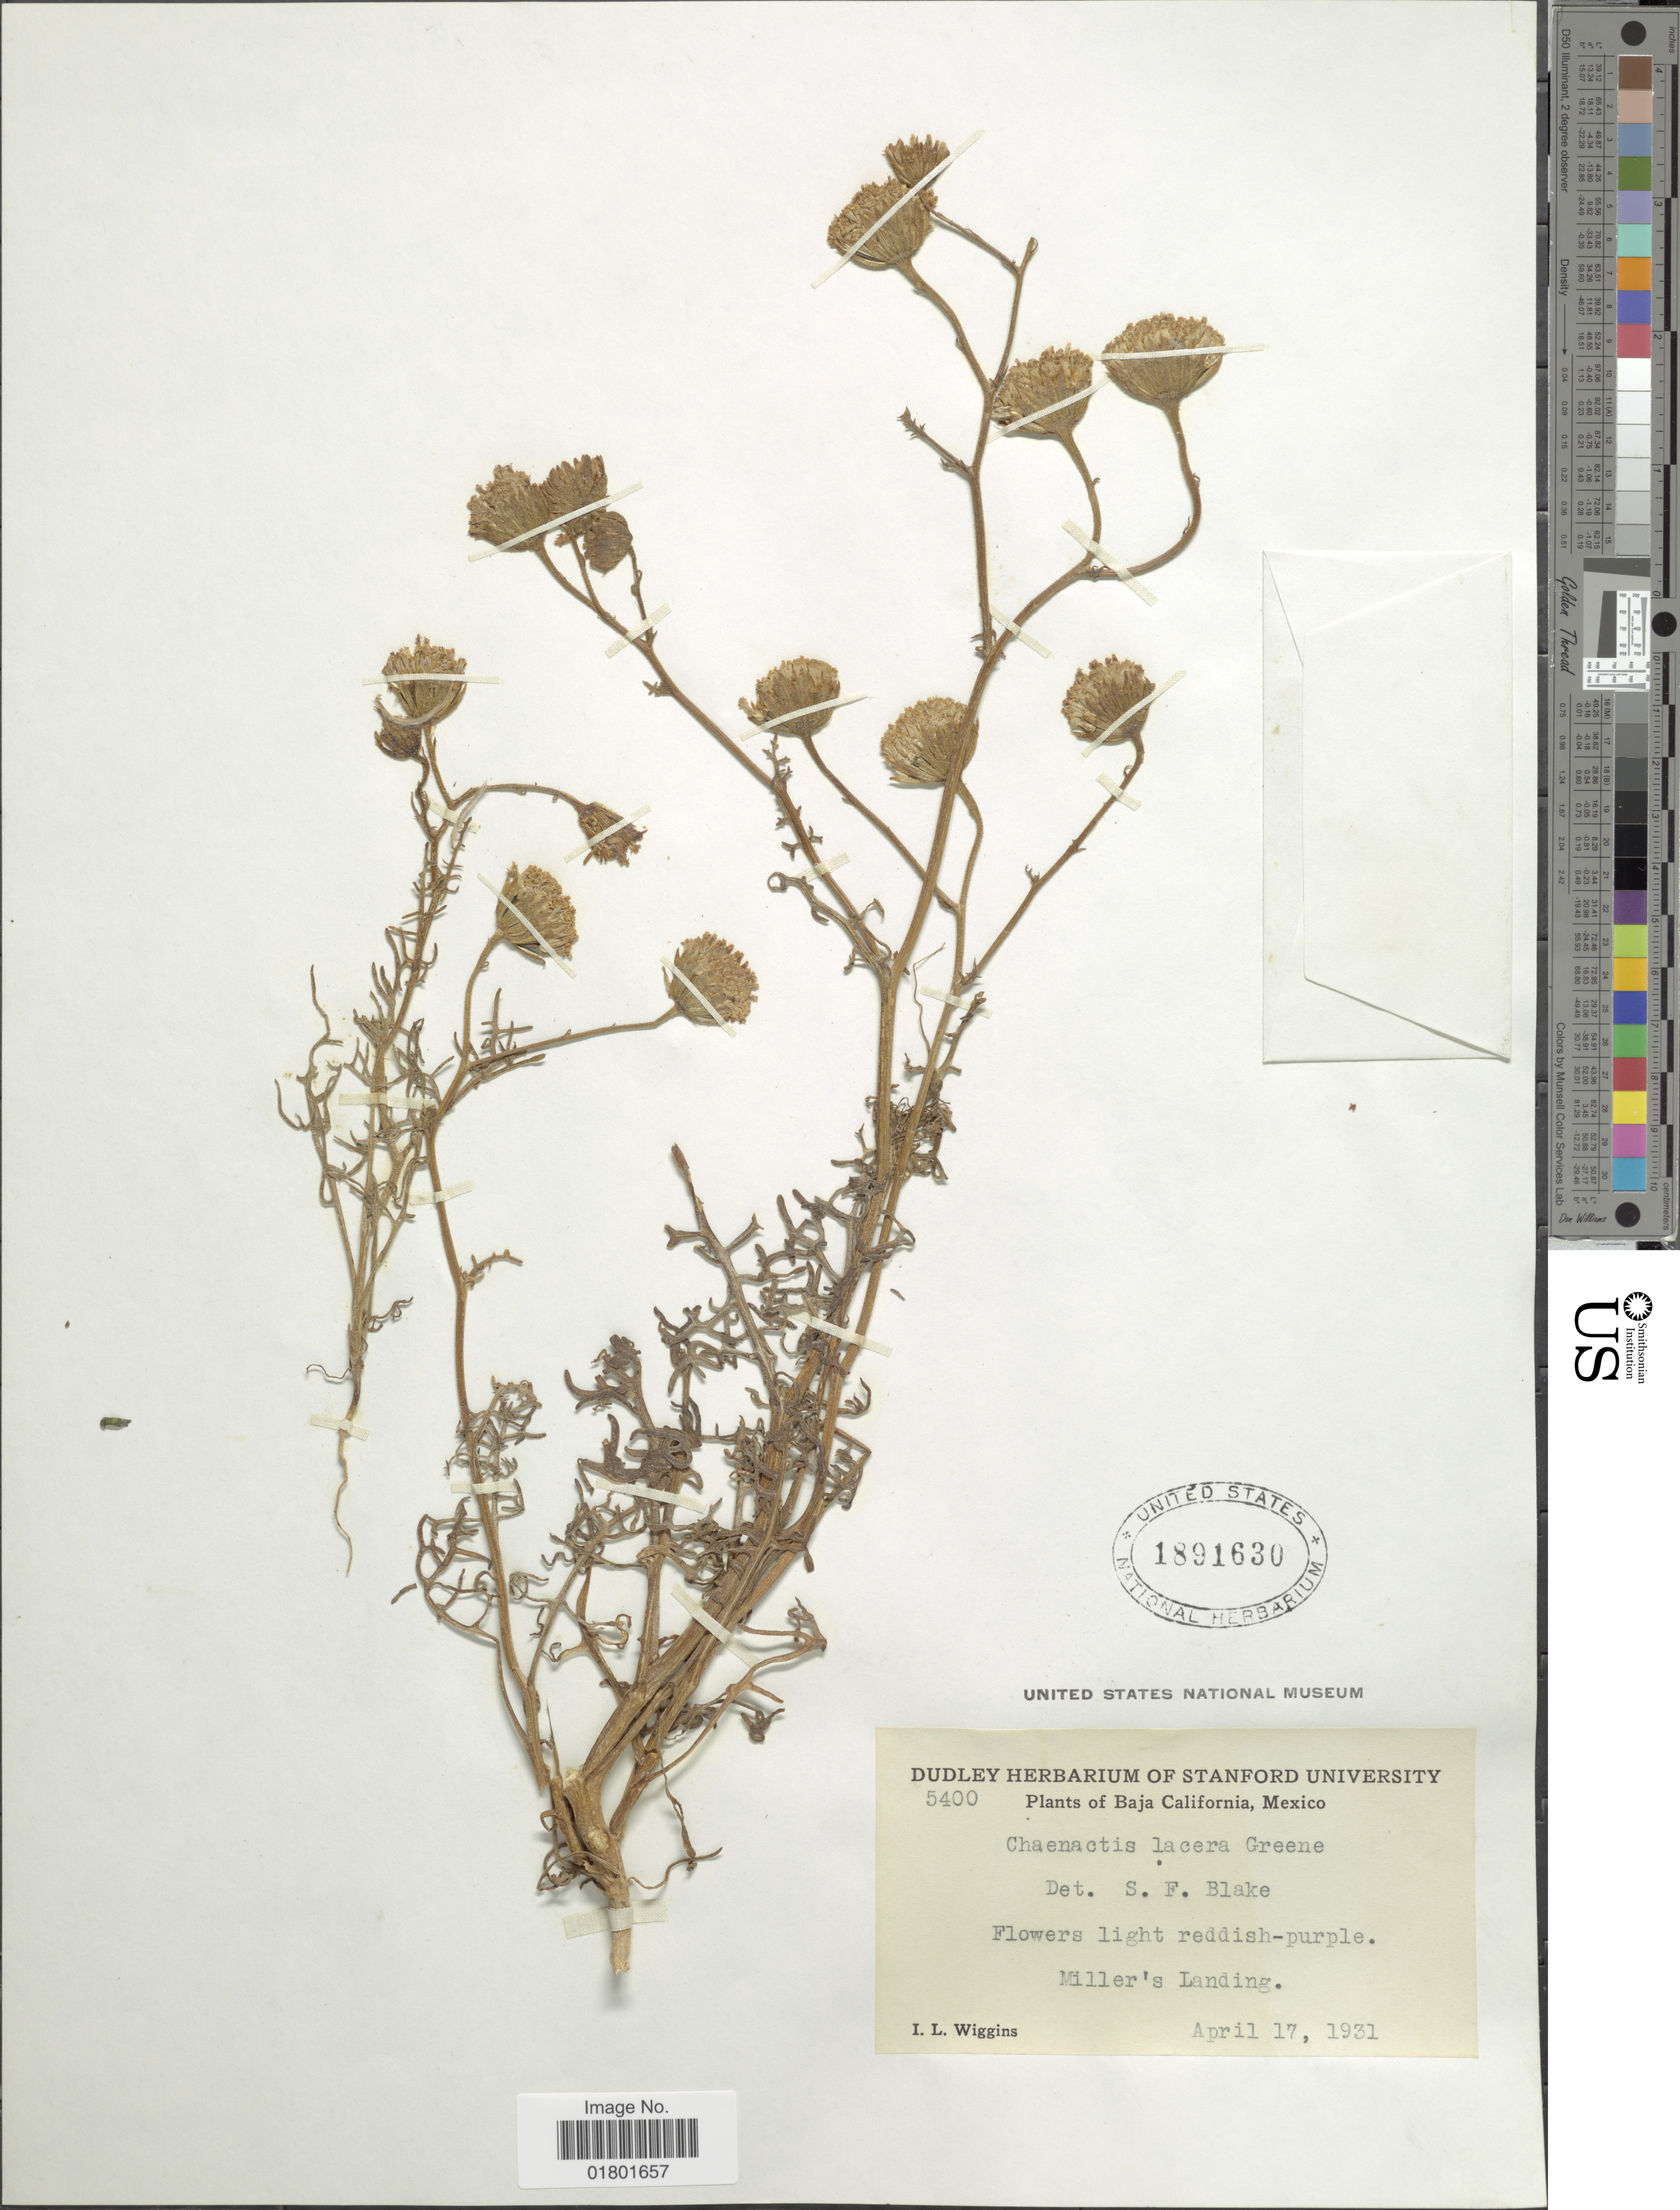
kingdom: Plantae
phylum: Tracheophyta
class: Magnoliopsida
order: Asterales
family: Asteraceae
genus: Chaenactis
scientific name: Chaenactis lacera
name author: Greene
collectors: I. L. Wiggins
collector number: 5400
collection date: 1931-04-17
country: Mexico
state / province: Baja California Sur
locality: Miller's Landing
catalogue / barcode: US 1891630